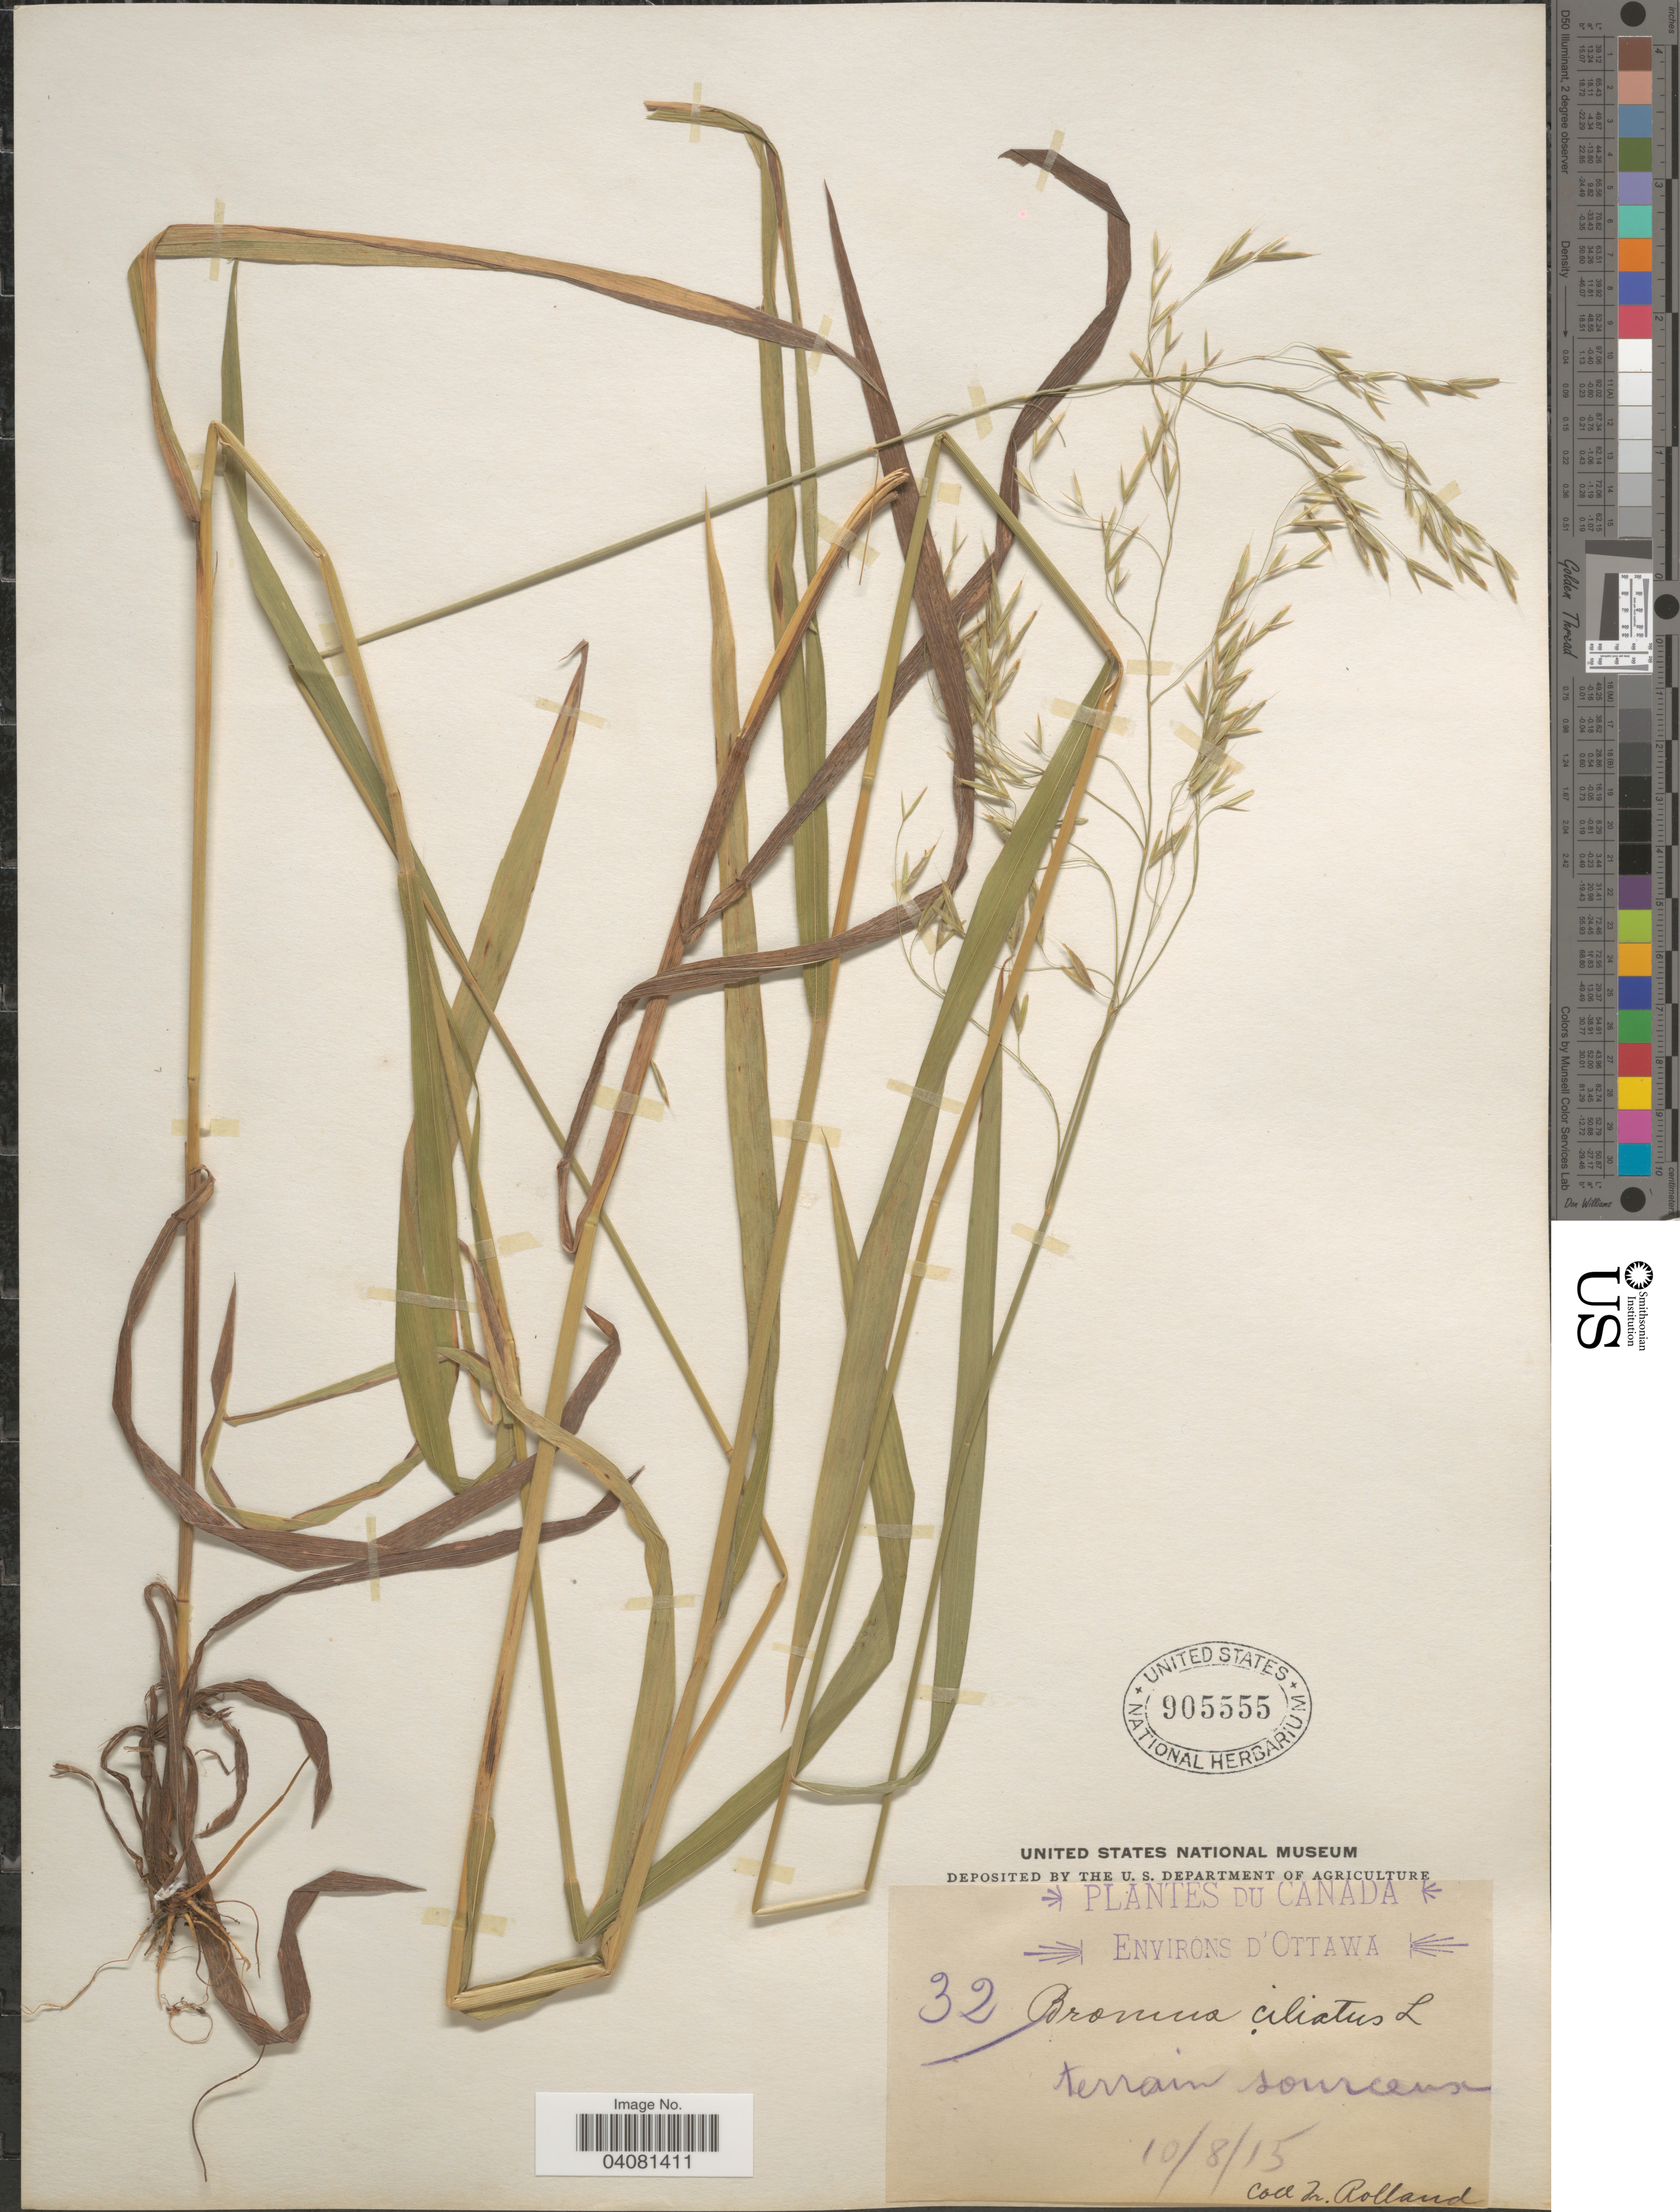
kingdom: Plantae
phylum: Tracheophyta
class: Liliopsida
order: Poales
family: Poaceae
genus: Bromus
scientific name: Bromus ciliatus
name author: L.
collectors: F. Rolland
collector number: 32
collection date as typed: Transcribed d/m/y: 10/8/15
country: Canada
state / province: Ontario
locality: Environs d'Ottawa. Terrain sourceux.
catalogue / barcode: US 905555